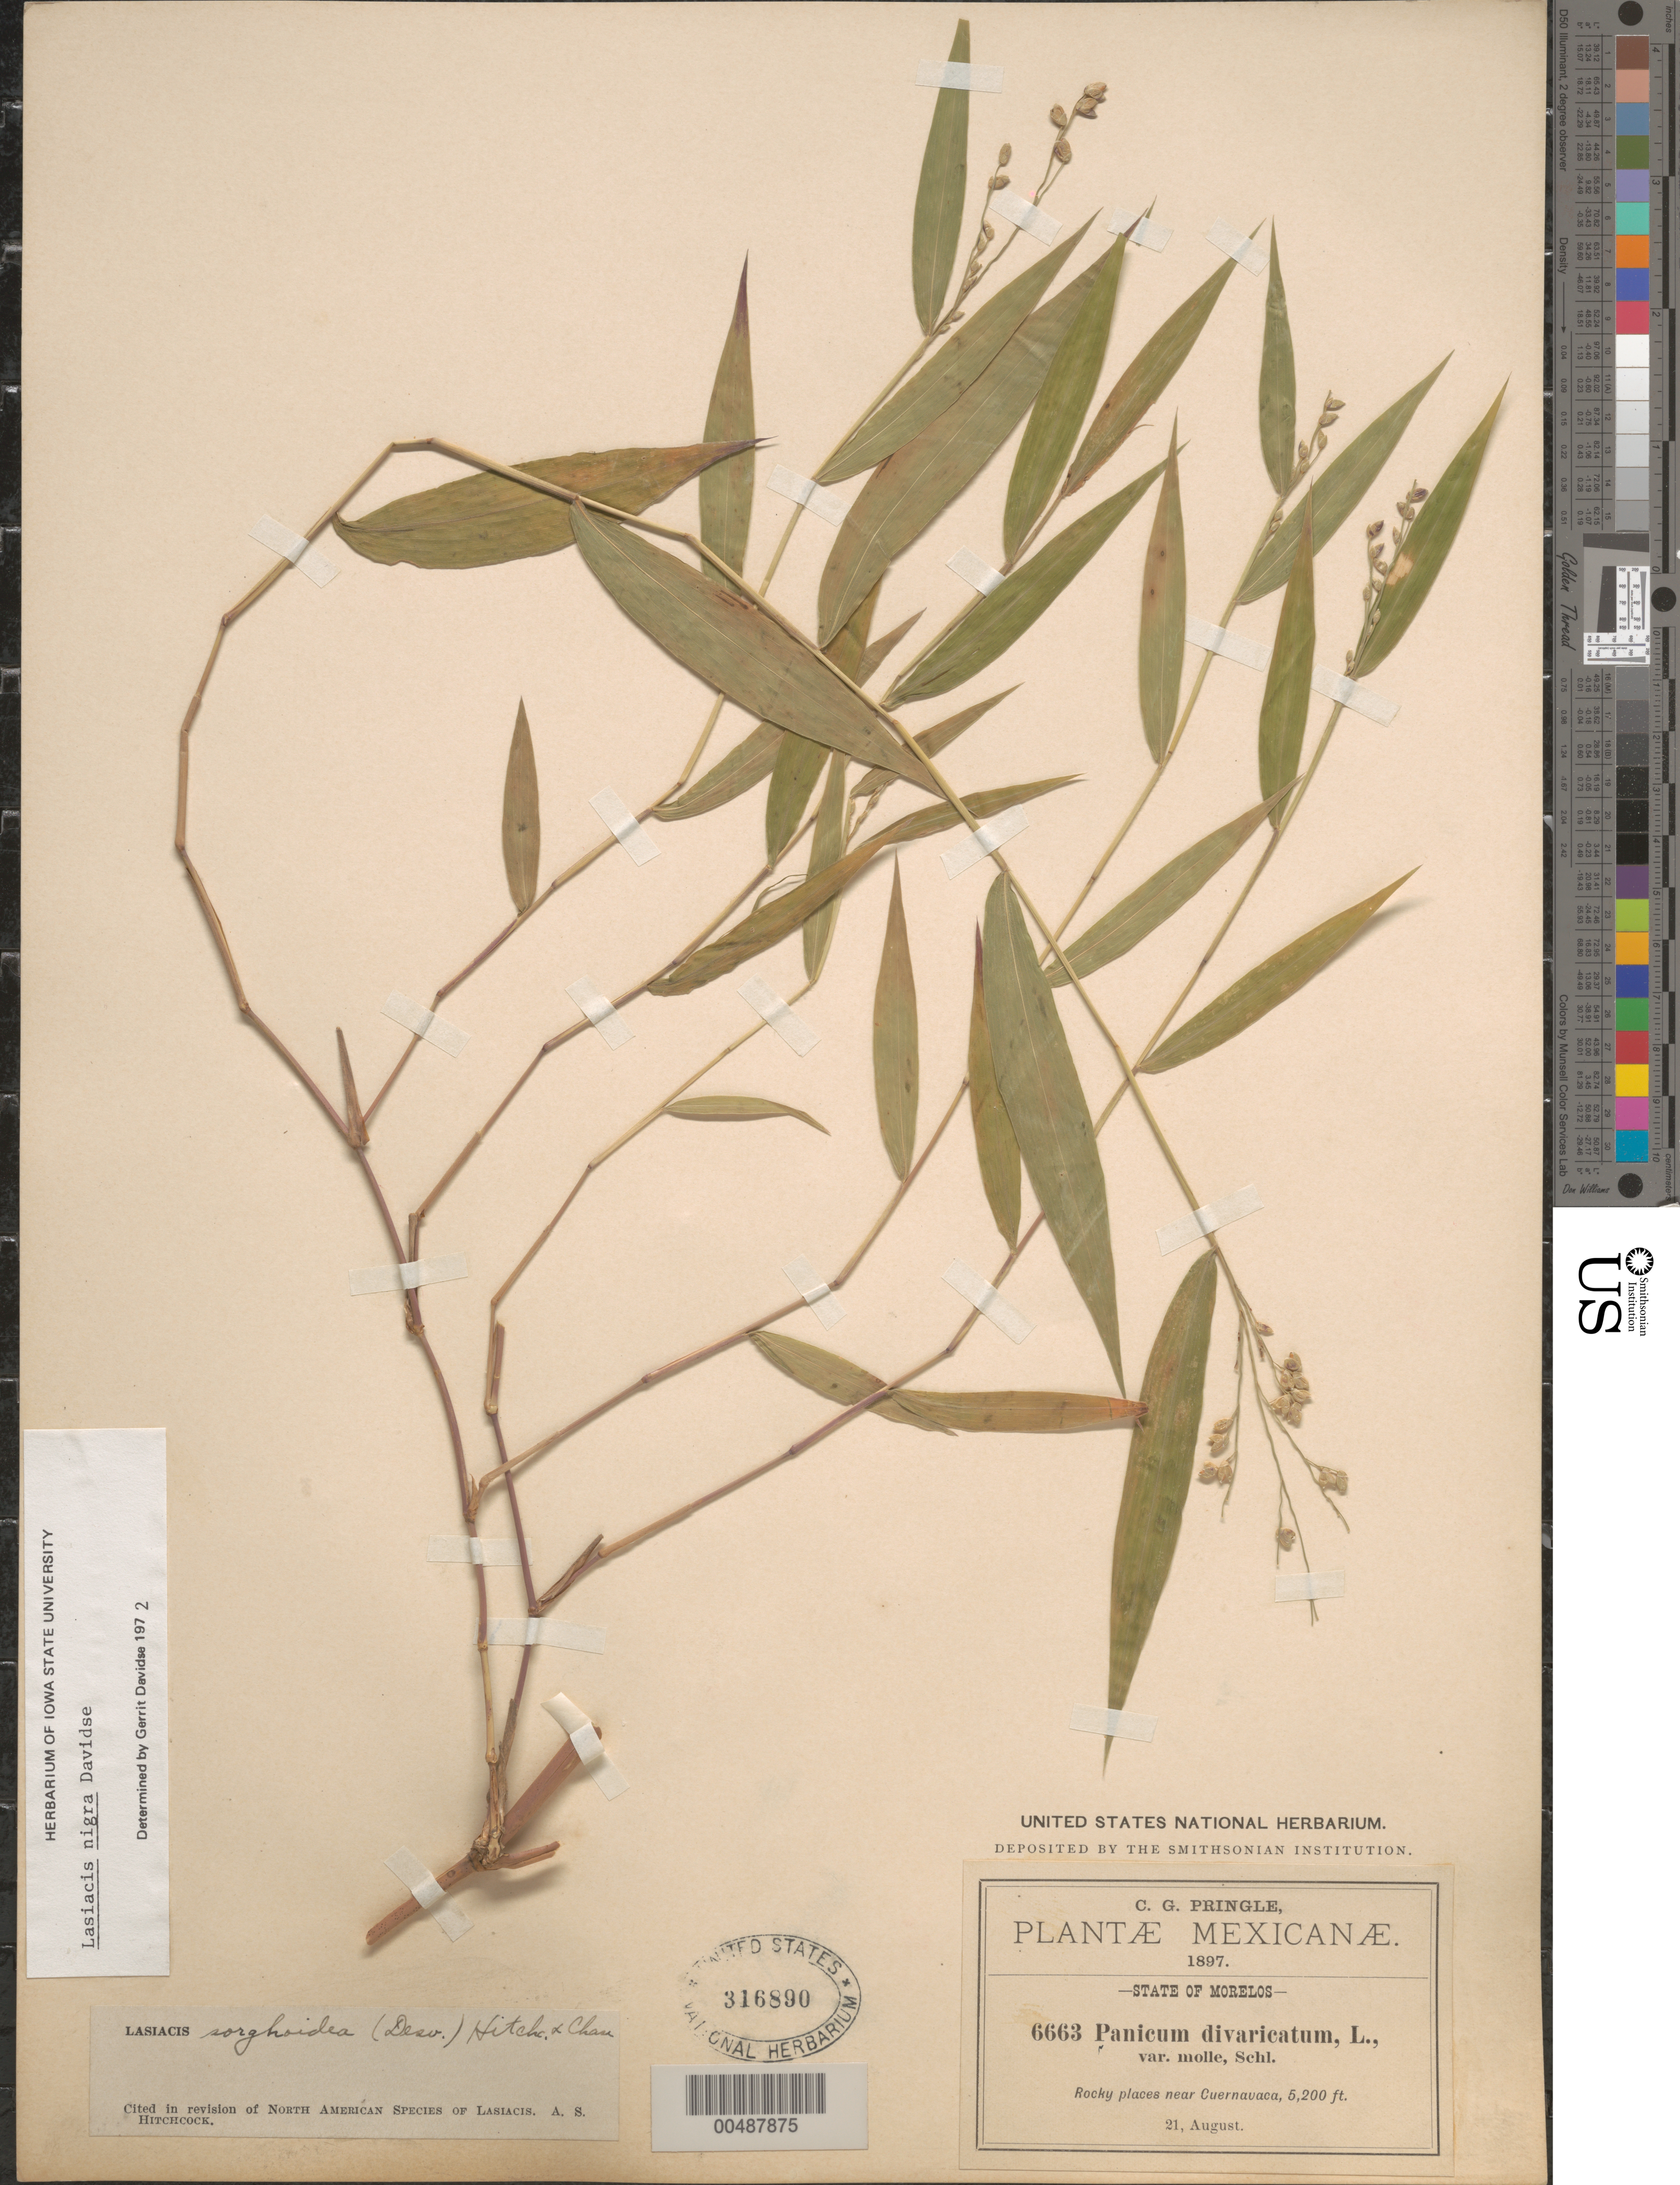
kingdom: Plantae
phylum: Tracheophyta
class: Liliopsida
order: Poales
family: Poaceae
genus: Lasiacis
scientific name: Lasiacis maxonii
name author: Swallen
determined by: Davidse, Gerrit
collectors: C. G. Pringle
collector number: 6663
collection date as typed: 21 Aug 1897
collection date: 1897-08-21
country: Mexico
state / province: Morelos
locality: Near Cuernavaca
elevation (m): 1585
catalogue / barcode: US 316890